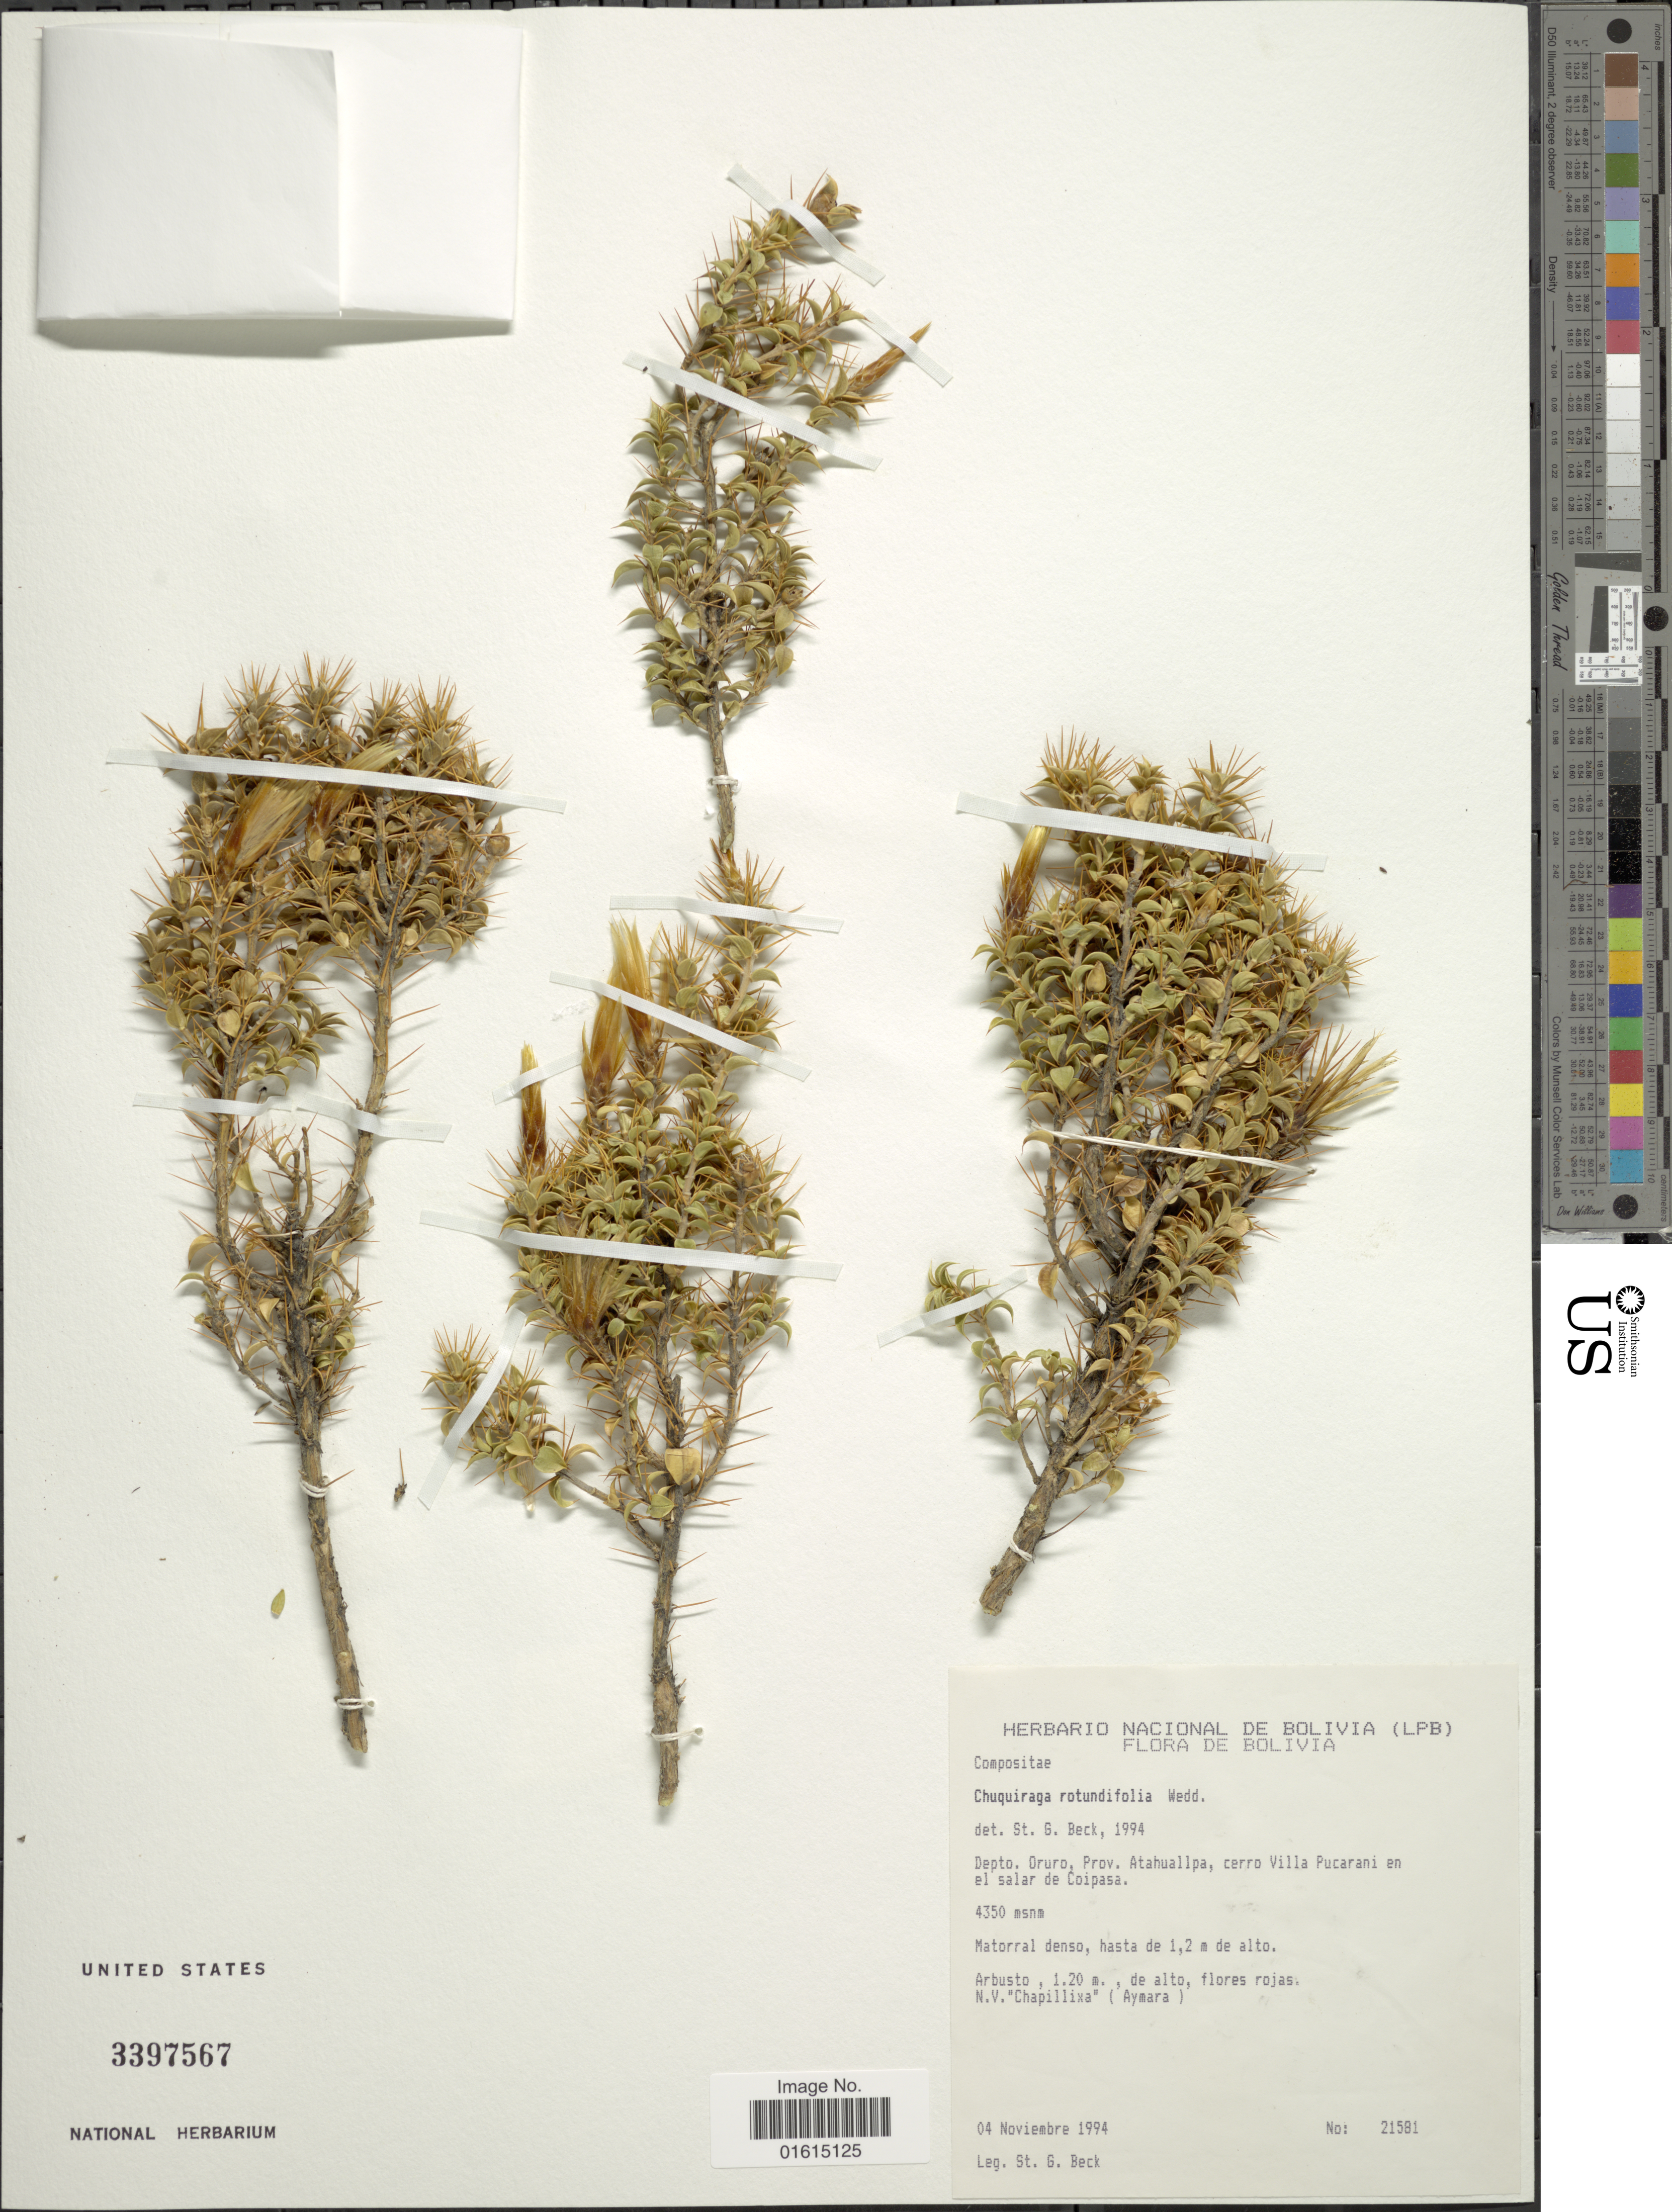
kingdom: Plantae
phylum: Tracheophyta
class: Magnoliopsida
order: Asterales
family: Asteraceae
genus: Chuquiraga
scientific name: Chuquiraga rotundifolia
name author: Wedd.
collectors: S. G. Beck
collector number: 21581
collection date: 1994-11-04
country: Bolivia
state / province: Oruro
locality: Depto. Oruro, Prov. Atahuallpa, cerro Villa Pucarani en el salar de Coipasa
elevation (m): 4350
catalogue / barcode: US 3397567